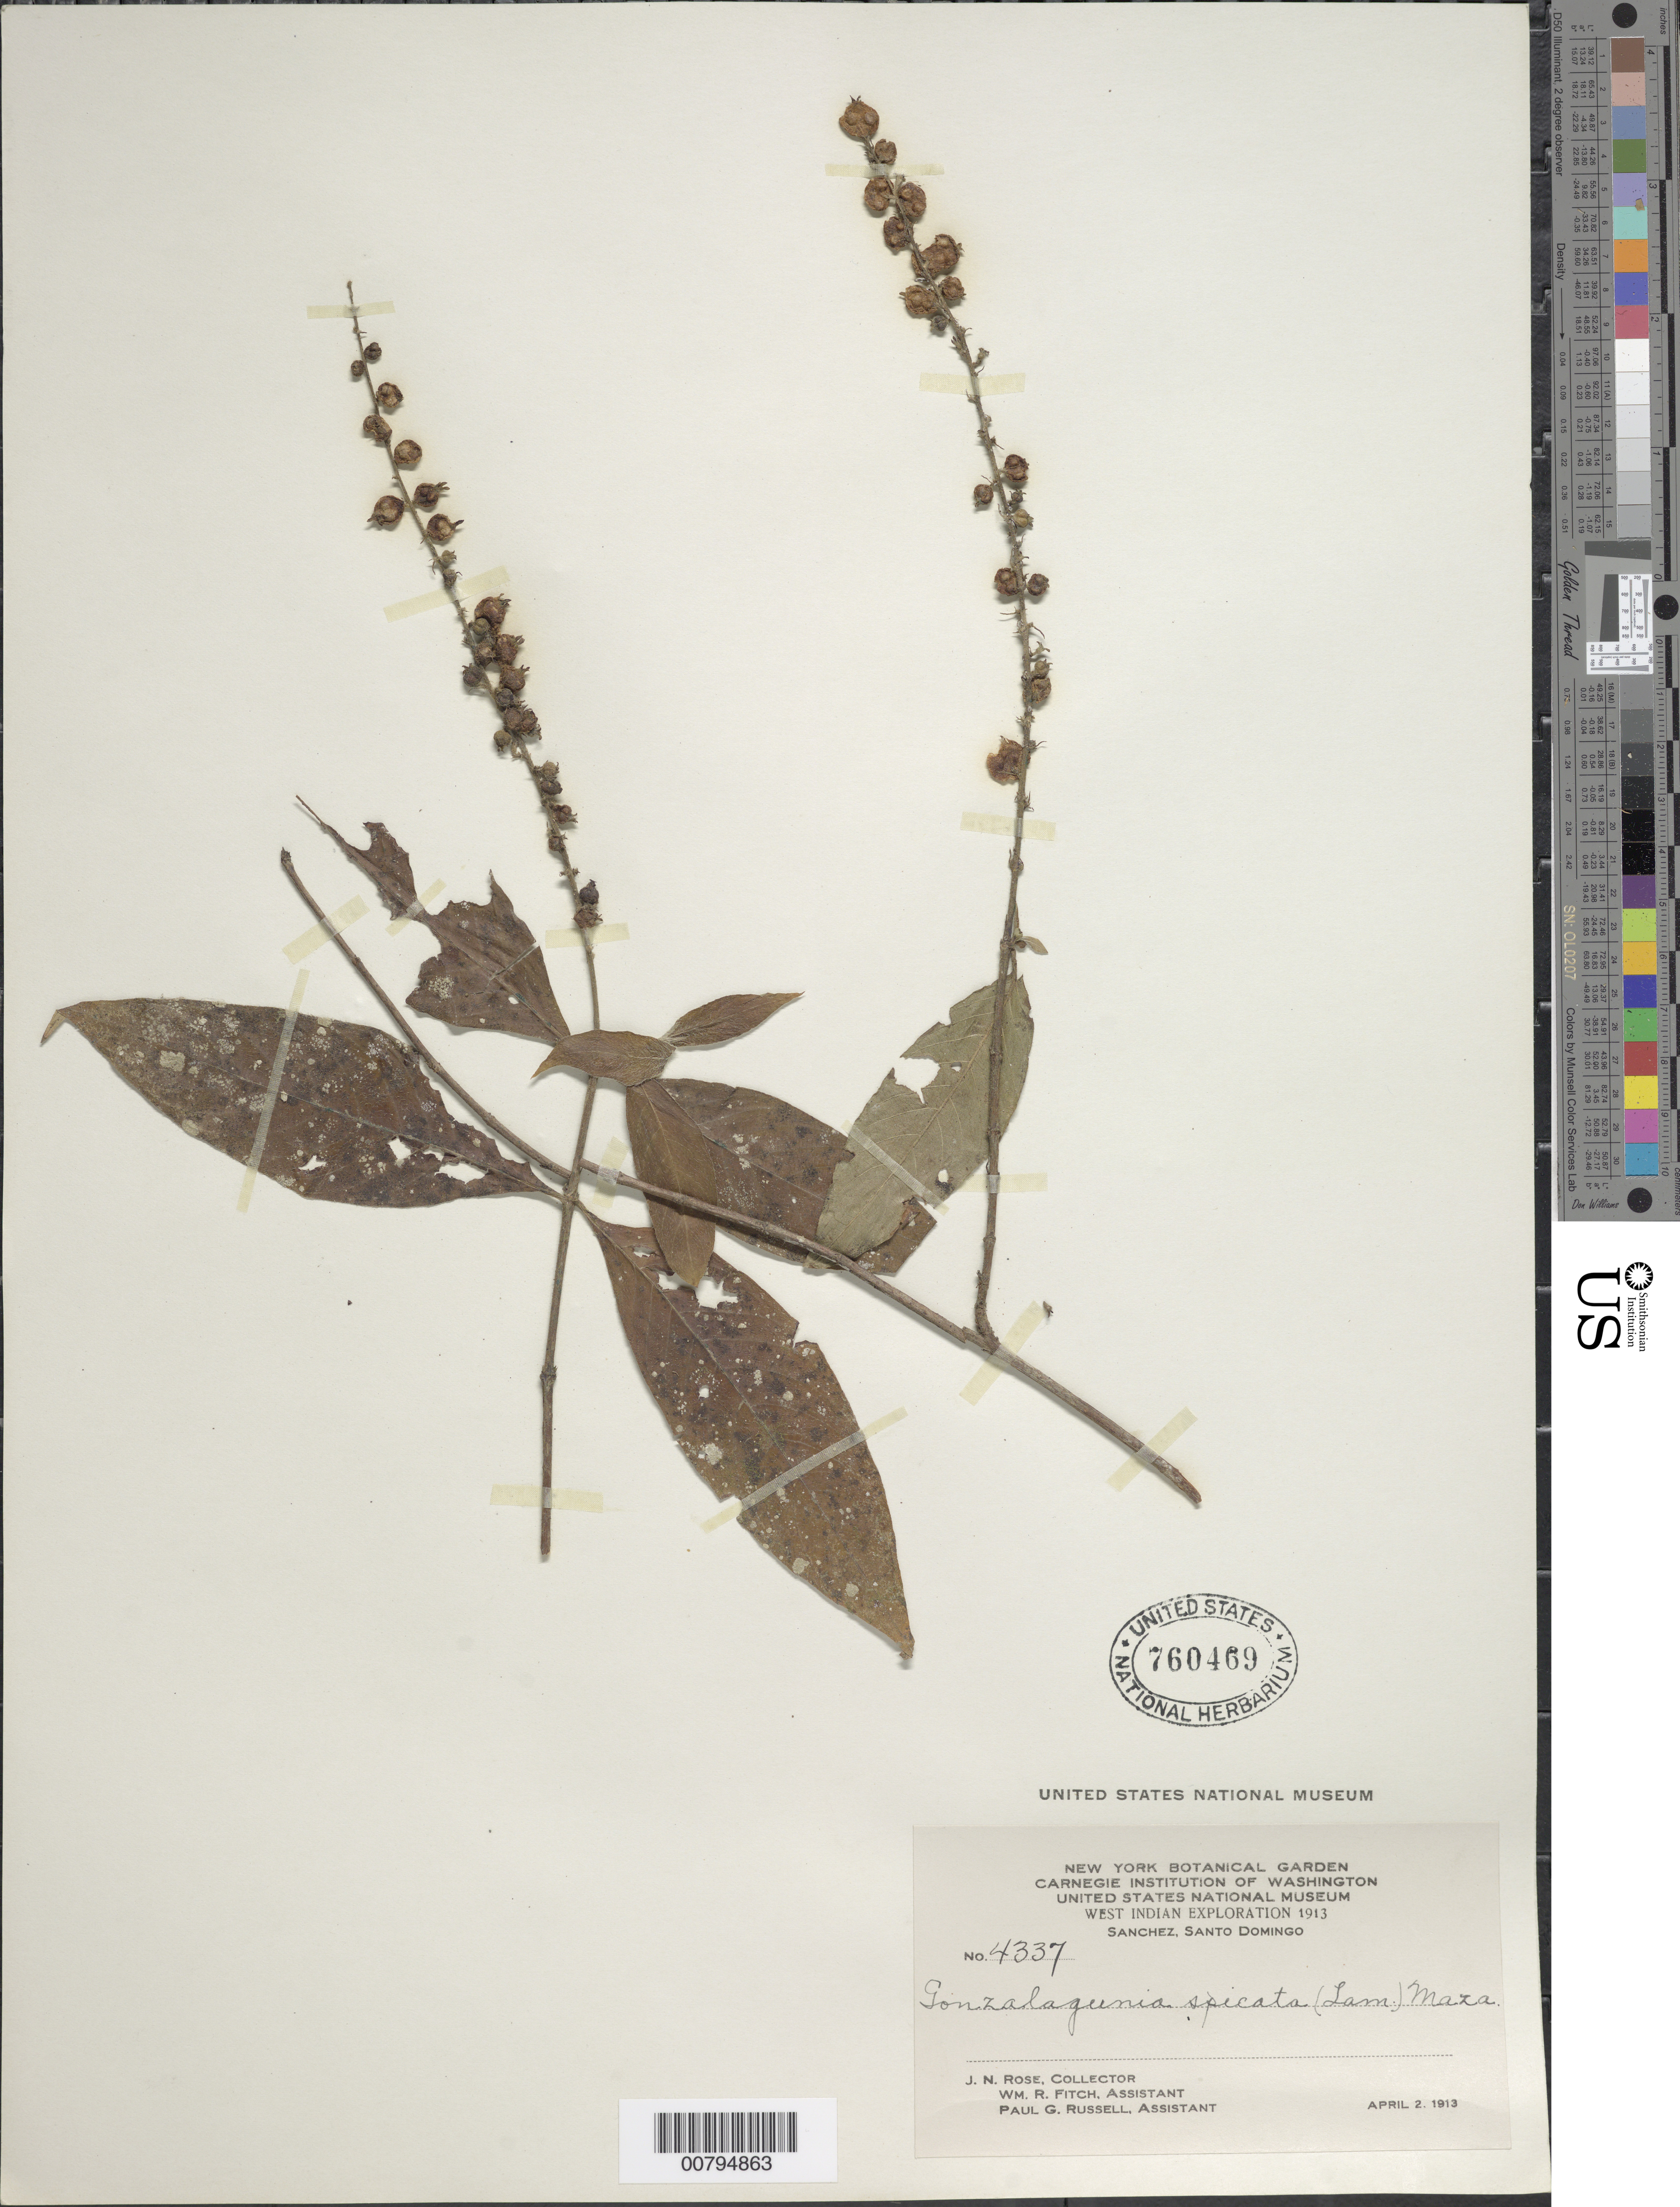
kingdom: Plantae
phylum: Tracheophyta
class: Magnoliopsida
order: Gentianales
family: Rubiaceae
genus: Gonzalagunia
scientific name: Gonzalagunia hirsuta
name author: Schum.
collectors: J. N. Rose, W. R. Fitch & P. G. Russell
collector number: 4337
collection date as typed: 02 Apr 1913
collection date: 1913-04-02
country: Dominican Republic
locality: Sanchez, Santo Domingo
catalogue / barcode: US 760469